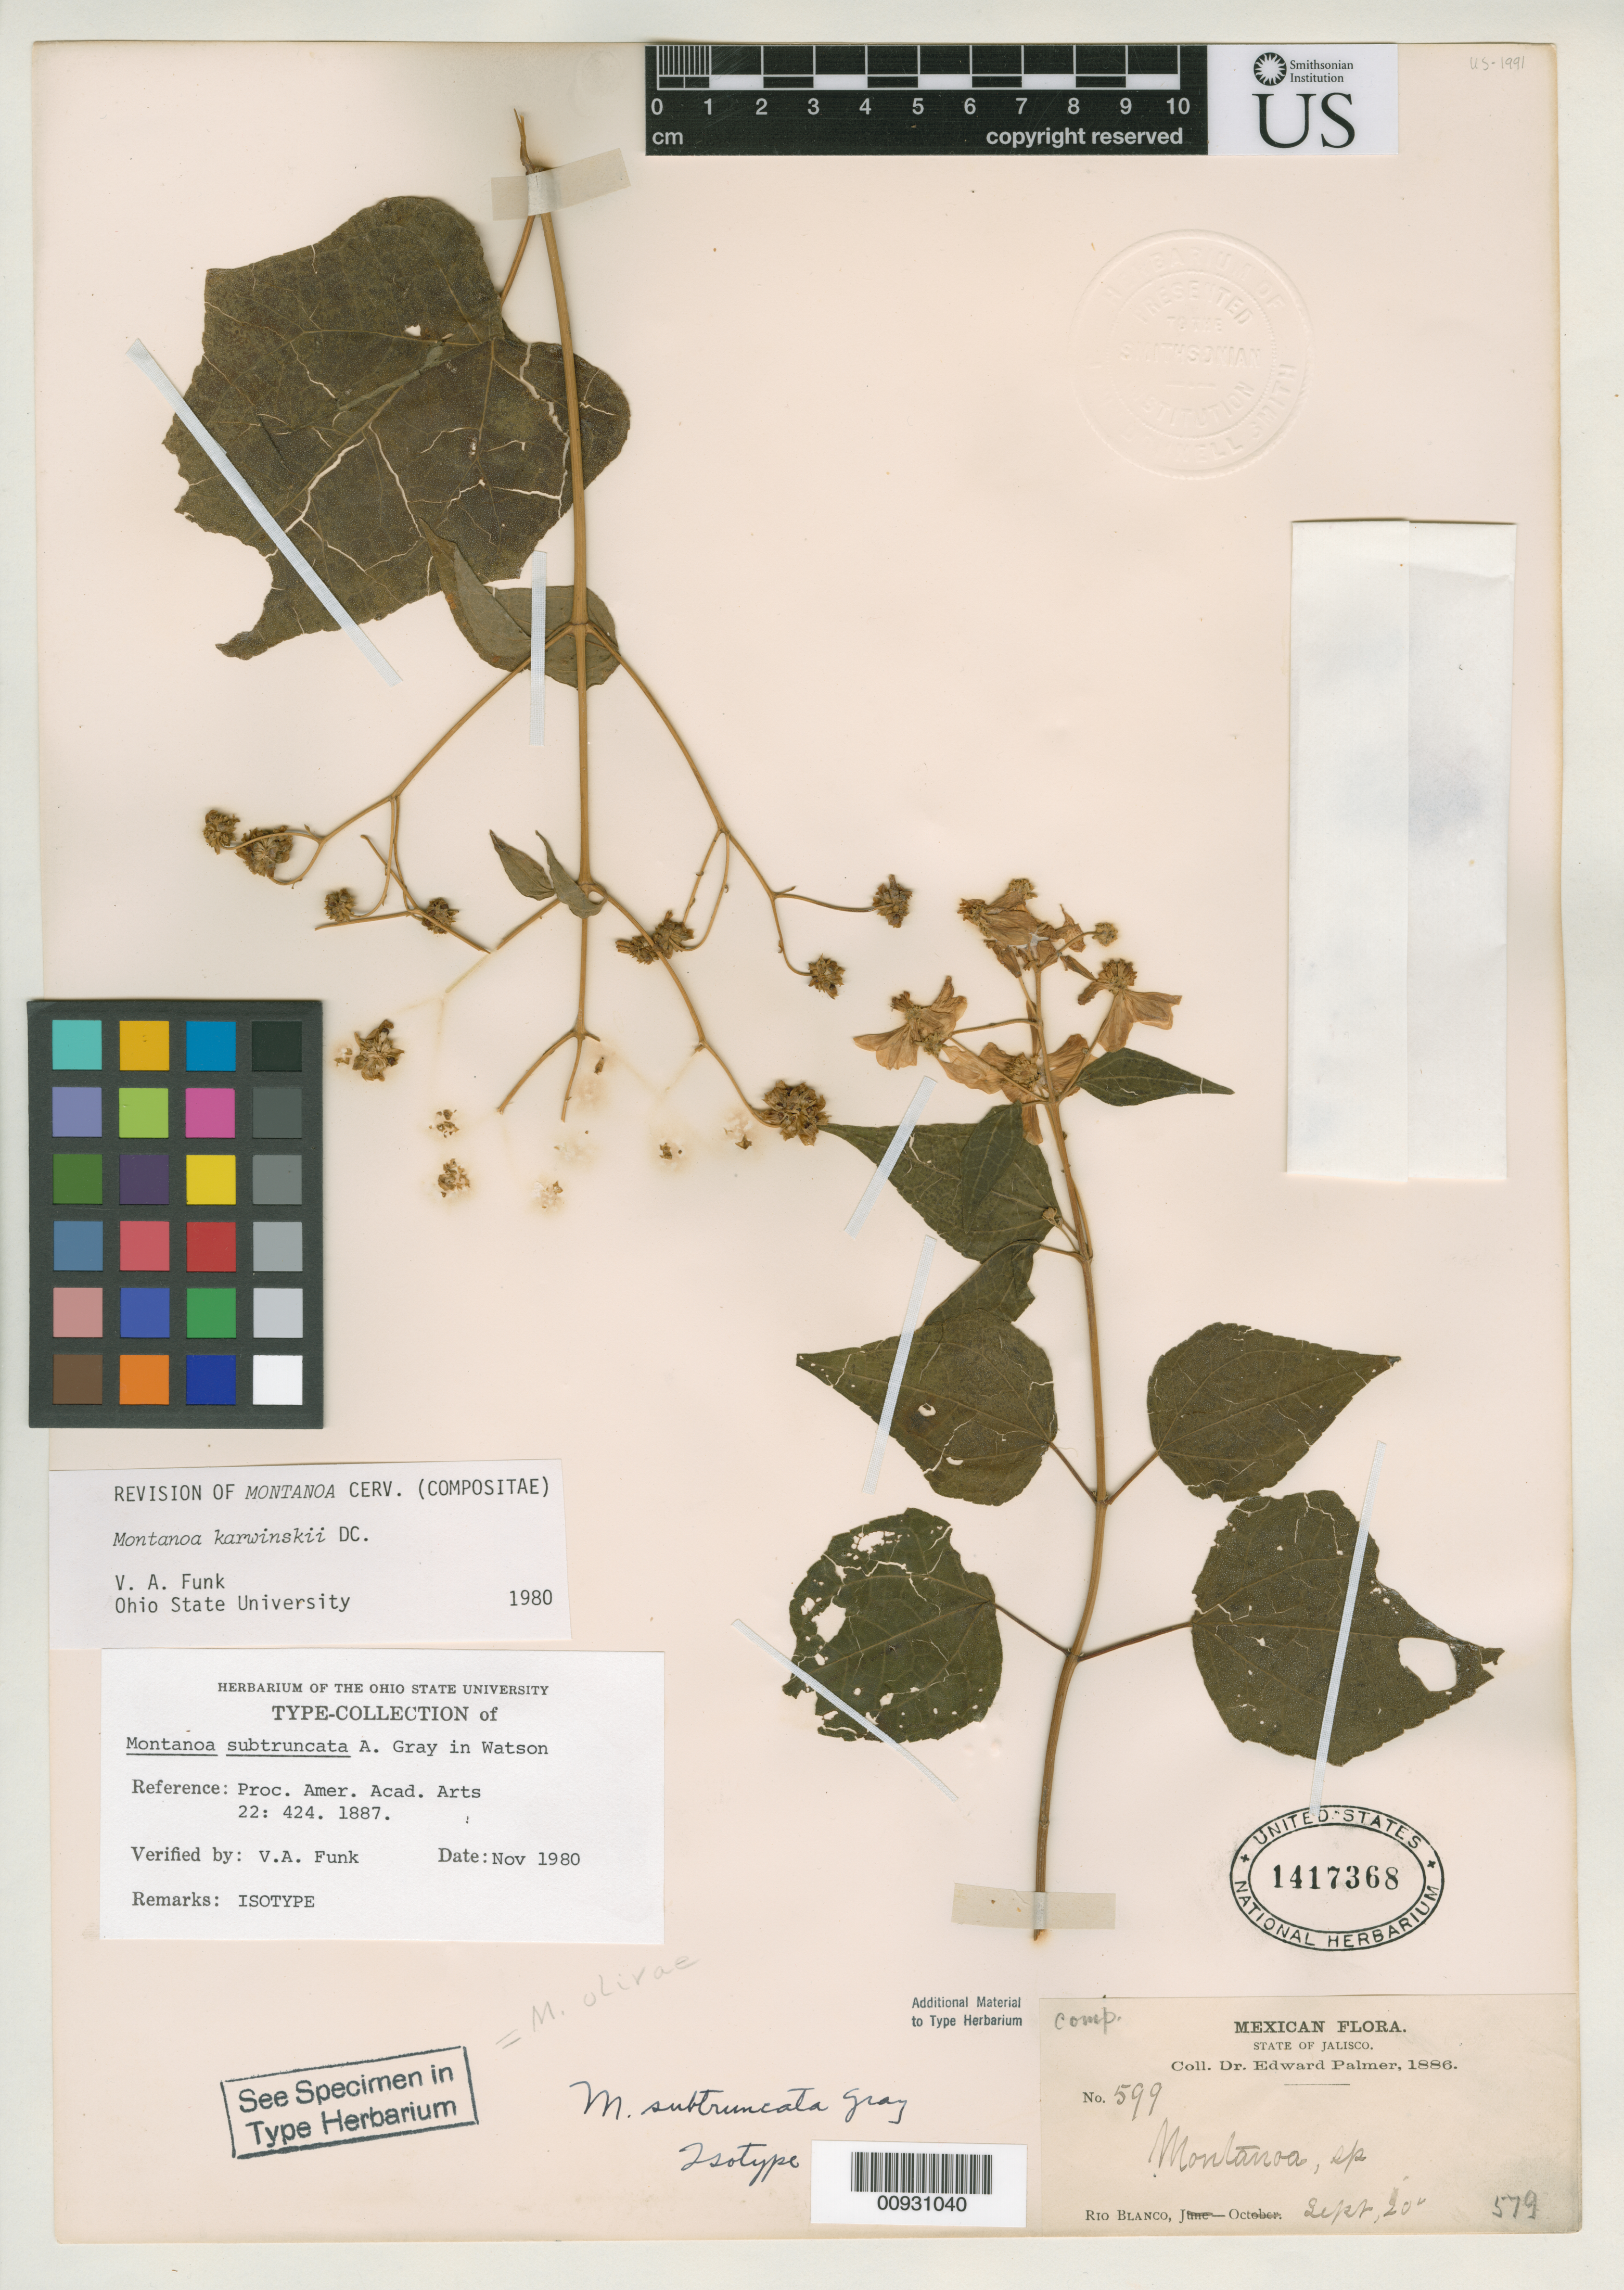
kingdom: Plantae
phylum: Tracheophyta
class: Magnoliopsida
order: Asterales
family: Asteraceae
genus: Montanoa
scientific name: Montanoa subtruncata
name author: A. Gray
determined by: Funk, Vicki A., (BOT), Smithsonian Institution - National Museum of Natural History (UNITED STATES)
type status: Isotype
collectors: E. Palmer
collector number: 599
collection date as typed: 20 Sep 1886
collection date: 1886-09-20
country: Mexico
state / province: Jalisco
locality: Río Blanco.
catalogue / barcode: US 1417368